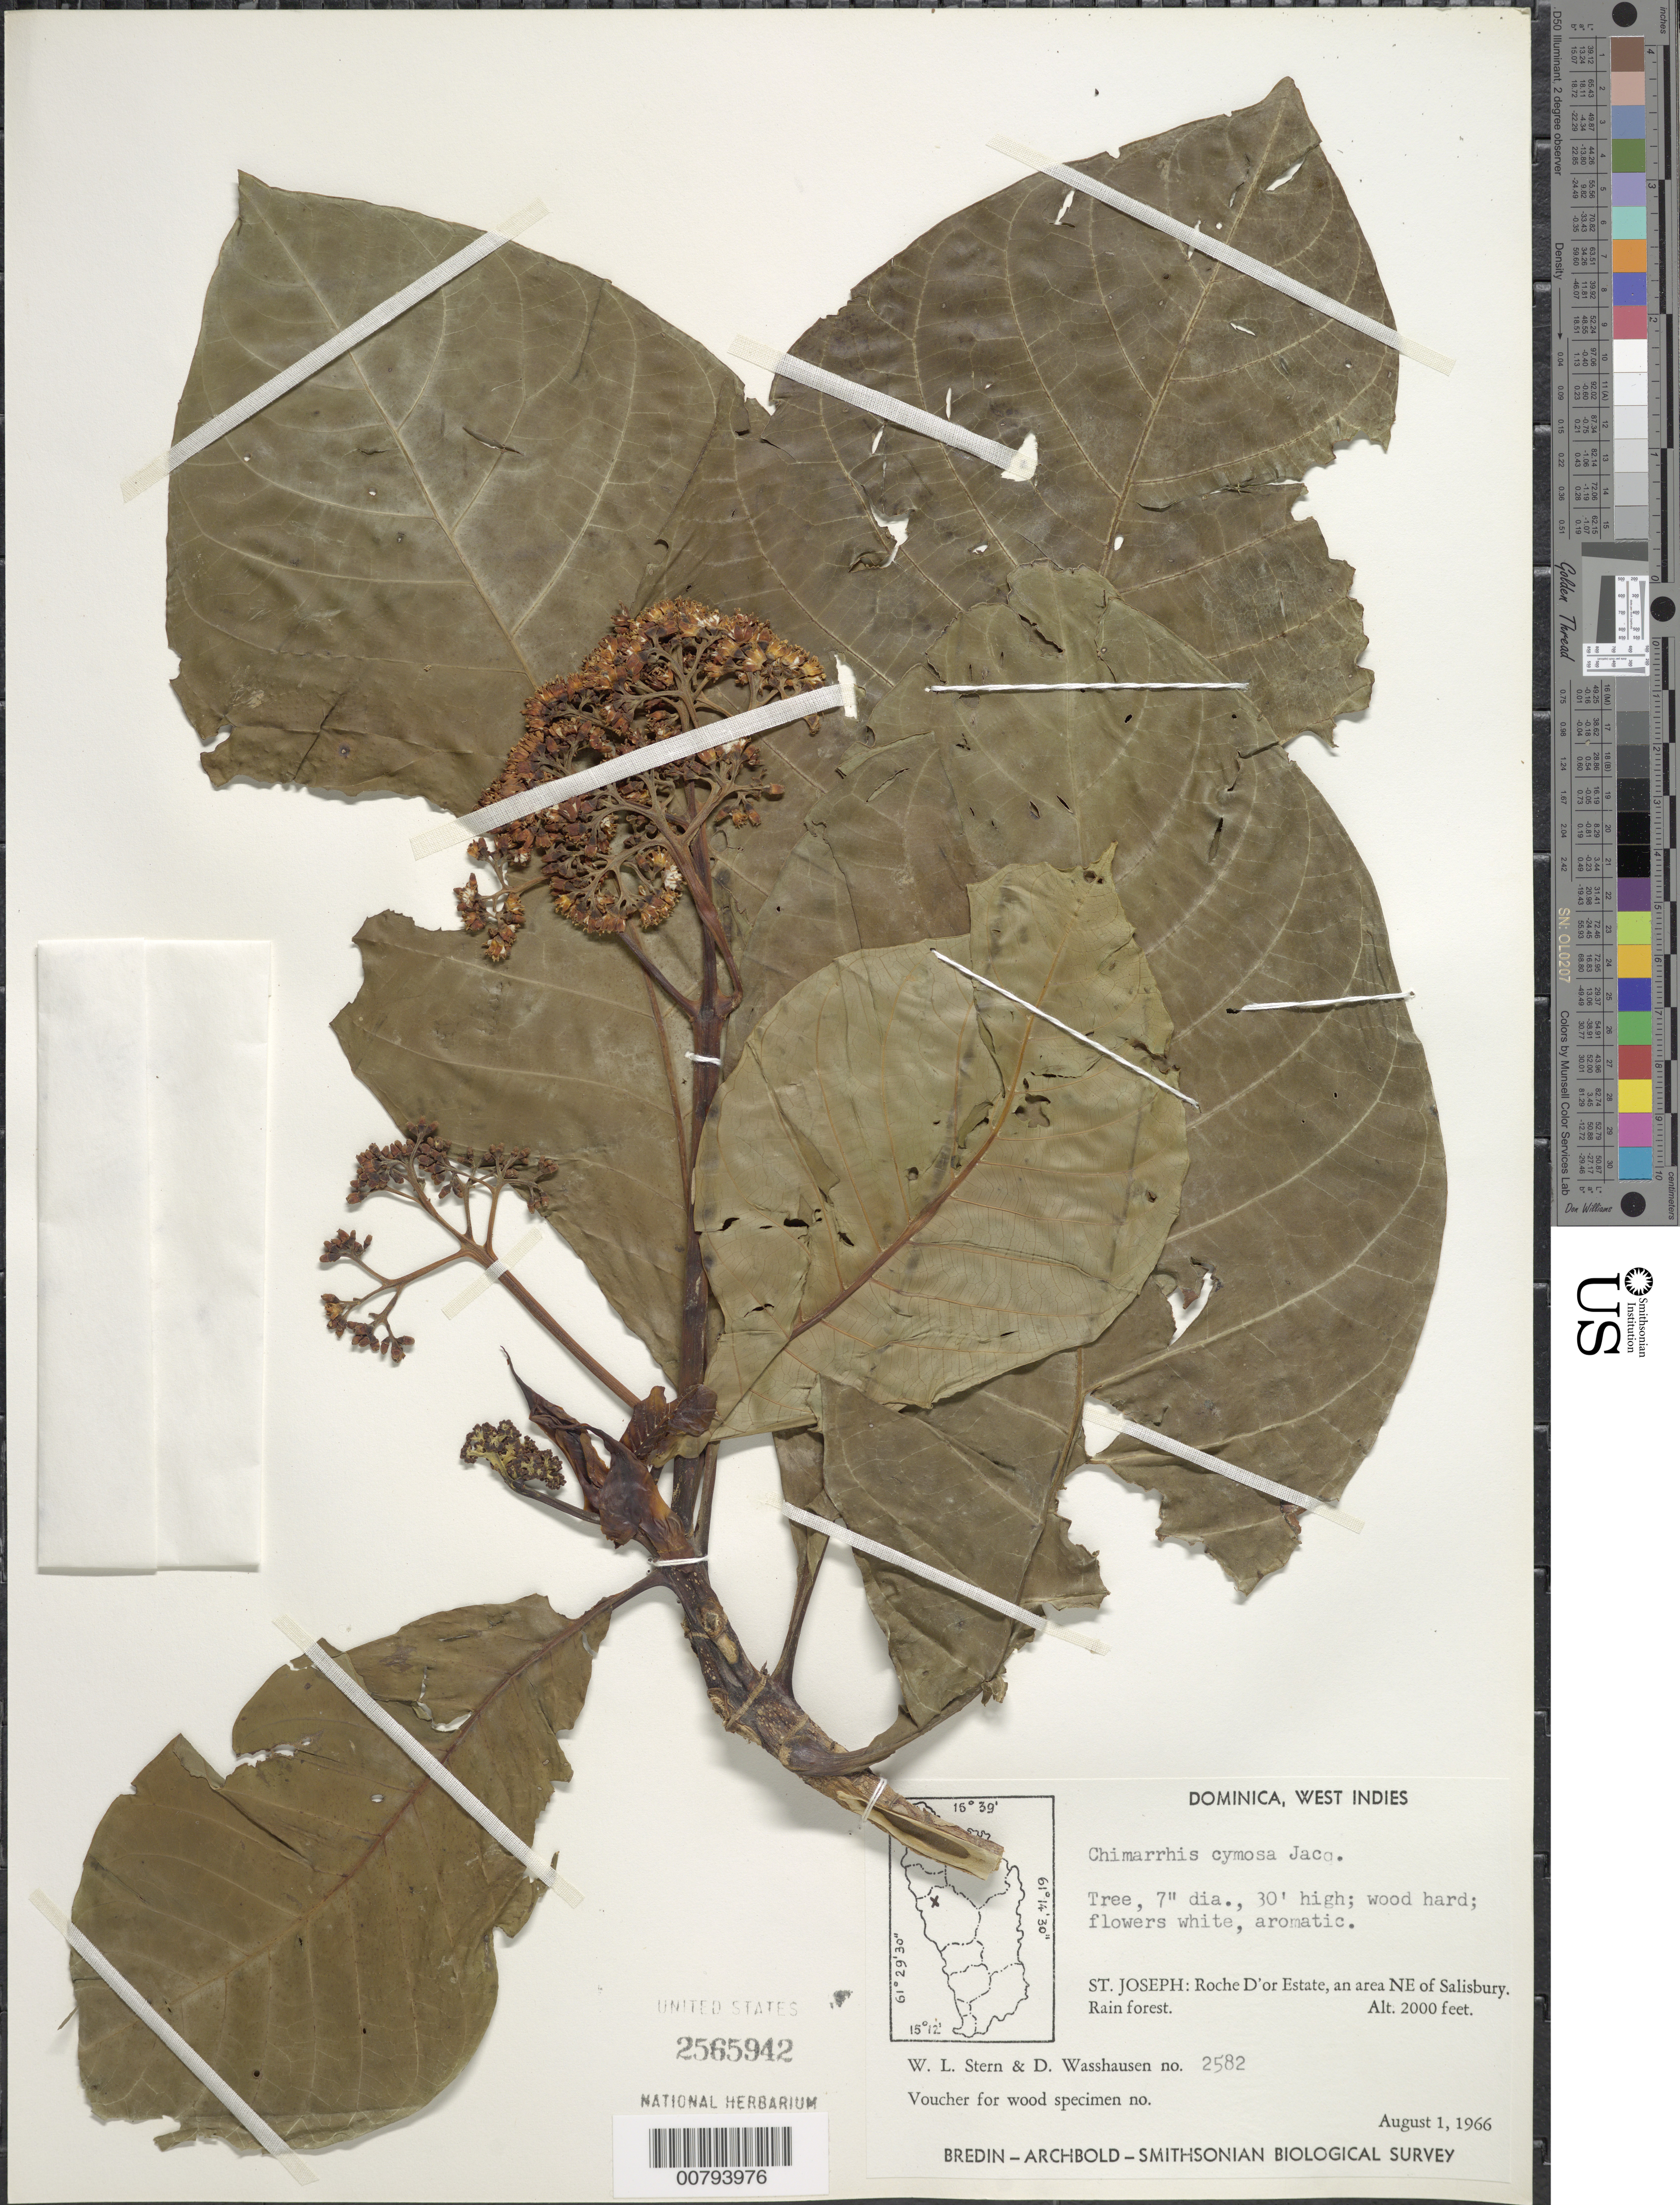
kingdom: Plantae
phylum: Tracheophyta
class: Magnoliopsida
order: Gentianales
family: Rubiaceae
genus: Chimarrhis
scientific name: Chimarrhis cymosa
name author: Jacq.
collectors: W. L. Stern & D. C. Wasshausen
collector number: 2582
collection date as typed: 01 Aug 1966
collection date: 1966-08-01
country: Dominica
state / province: St. Joseph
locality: Roche D'or Estate, an area NE of Salisbury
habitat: Rainforest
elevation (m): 610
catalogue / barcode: US 2565942